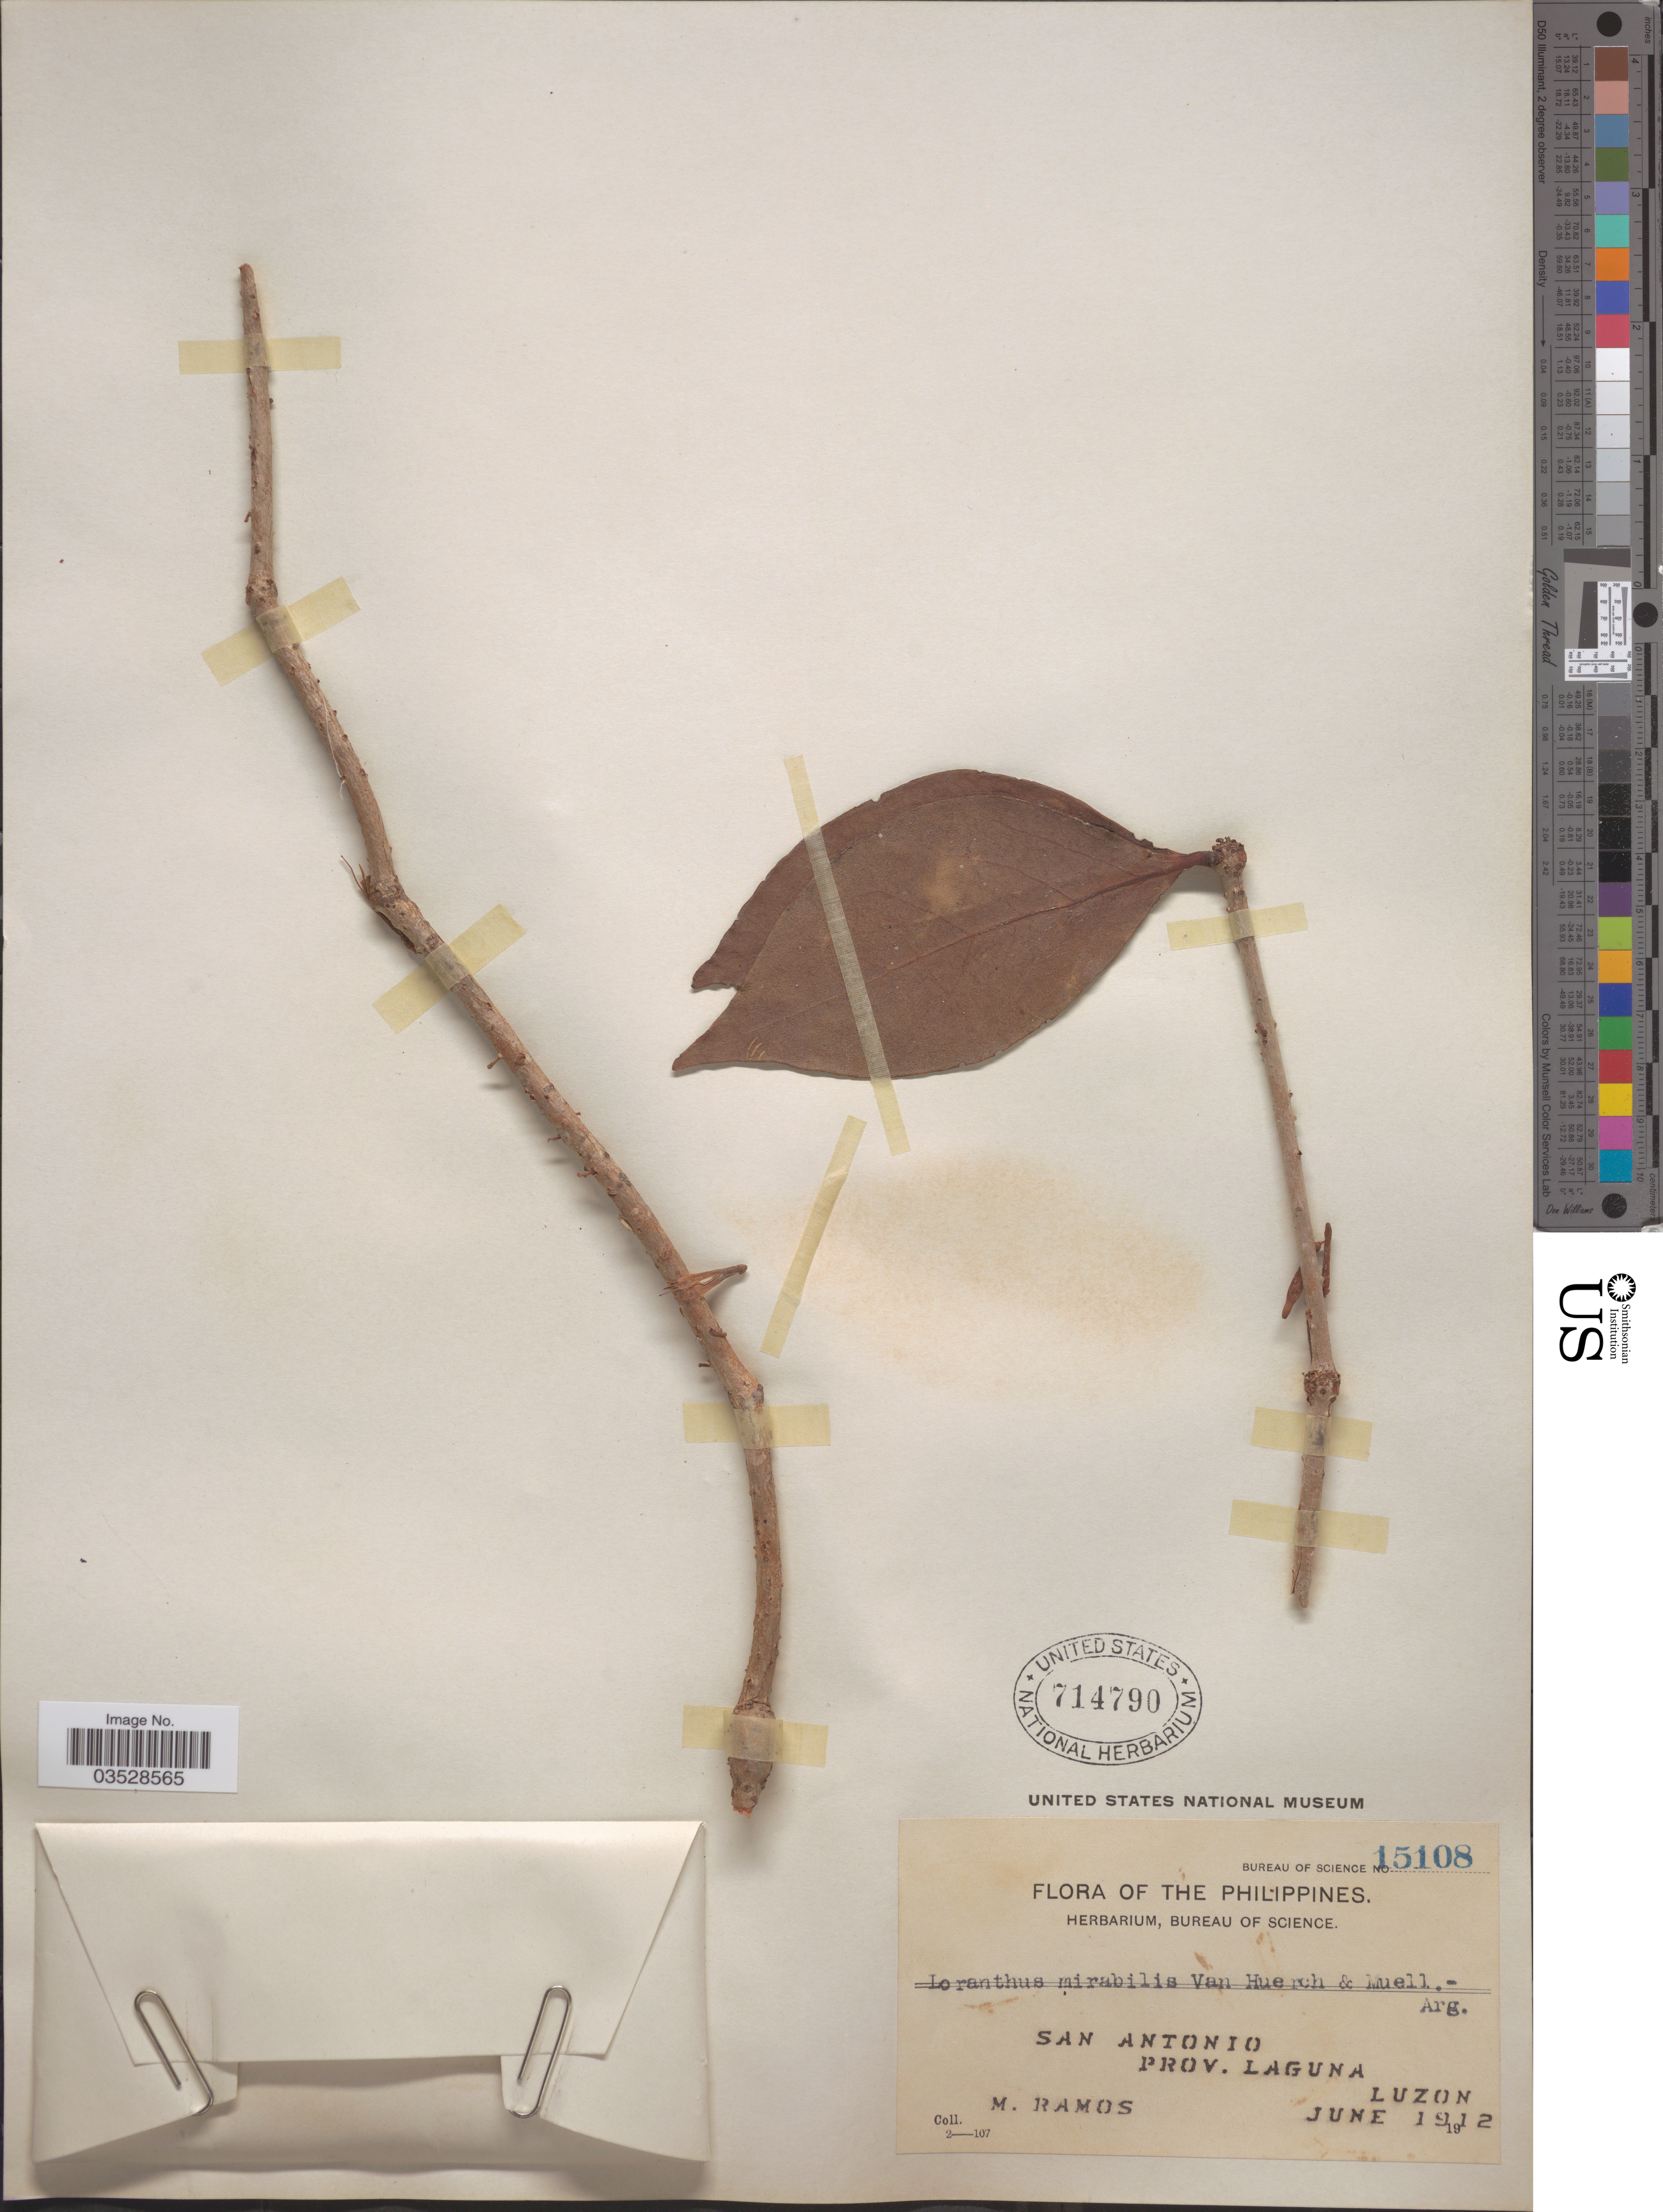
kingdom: Plantae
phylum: Tracheophyta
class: Magnoliopsida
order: Santalales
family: Loranthaceae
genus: Loranthus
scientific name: Loranthus mirabilis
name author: Van Huerck & Müll. Arg.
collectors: M. Ramos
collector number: Bureau of Science 15108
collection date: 1912-06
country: Philippines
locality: San Antonio. Prov. Laguna. Luzon.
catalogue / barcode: US 714790